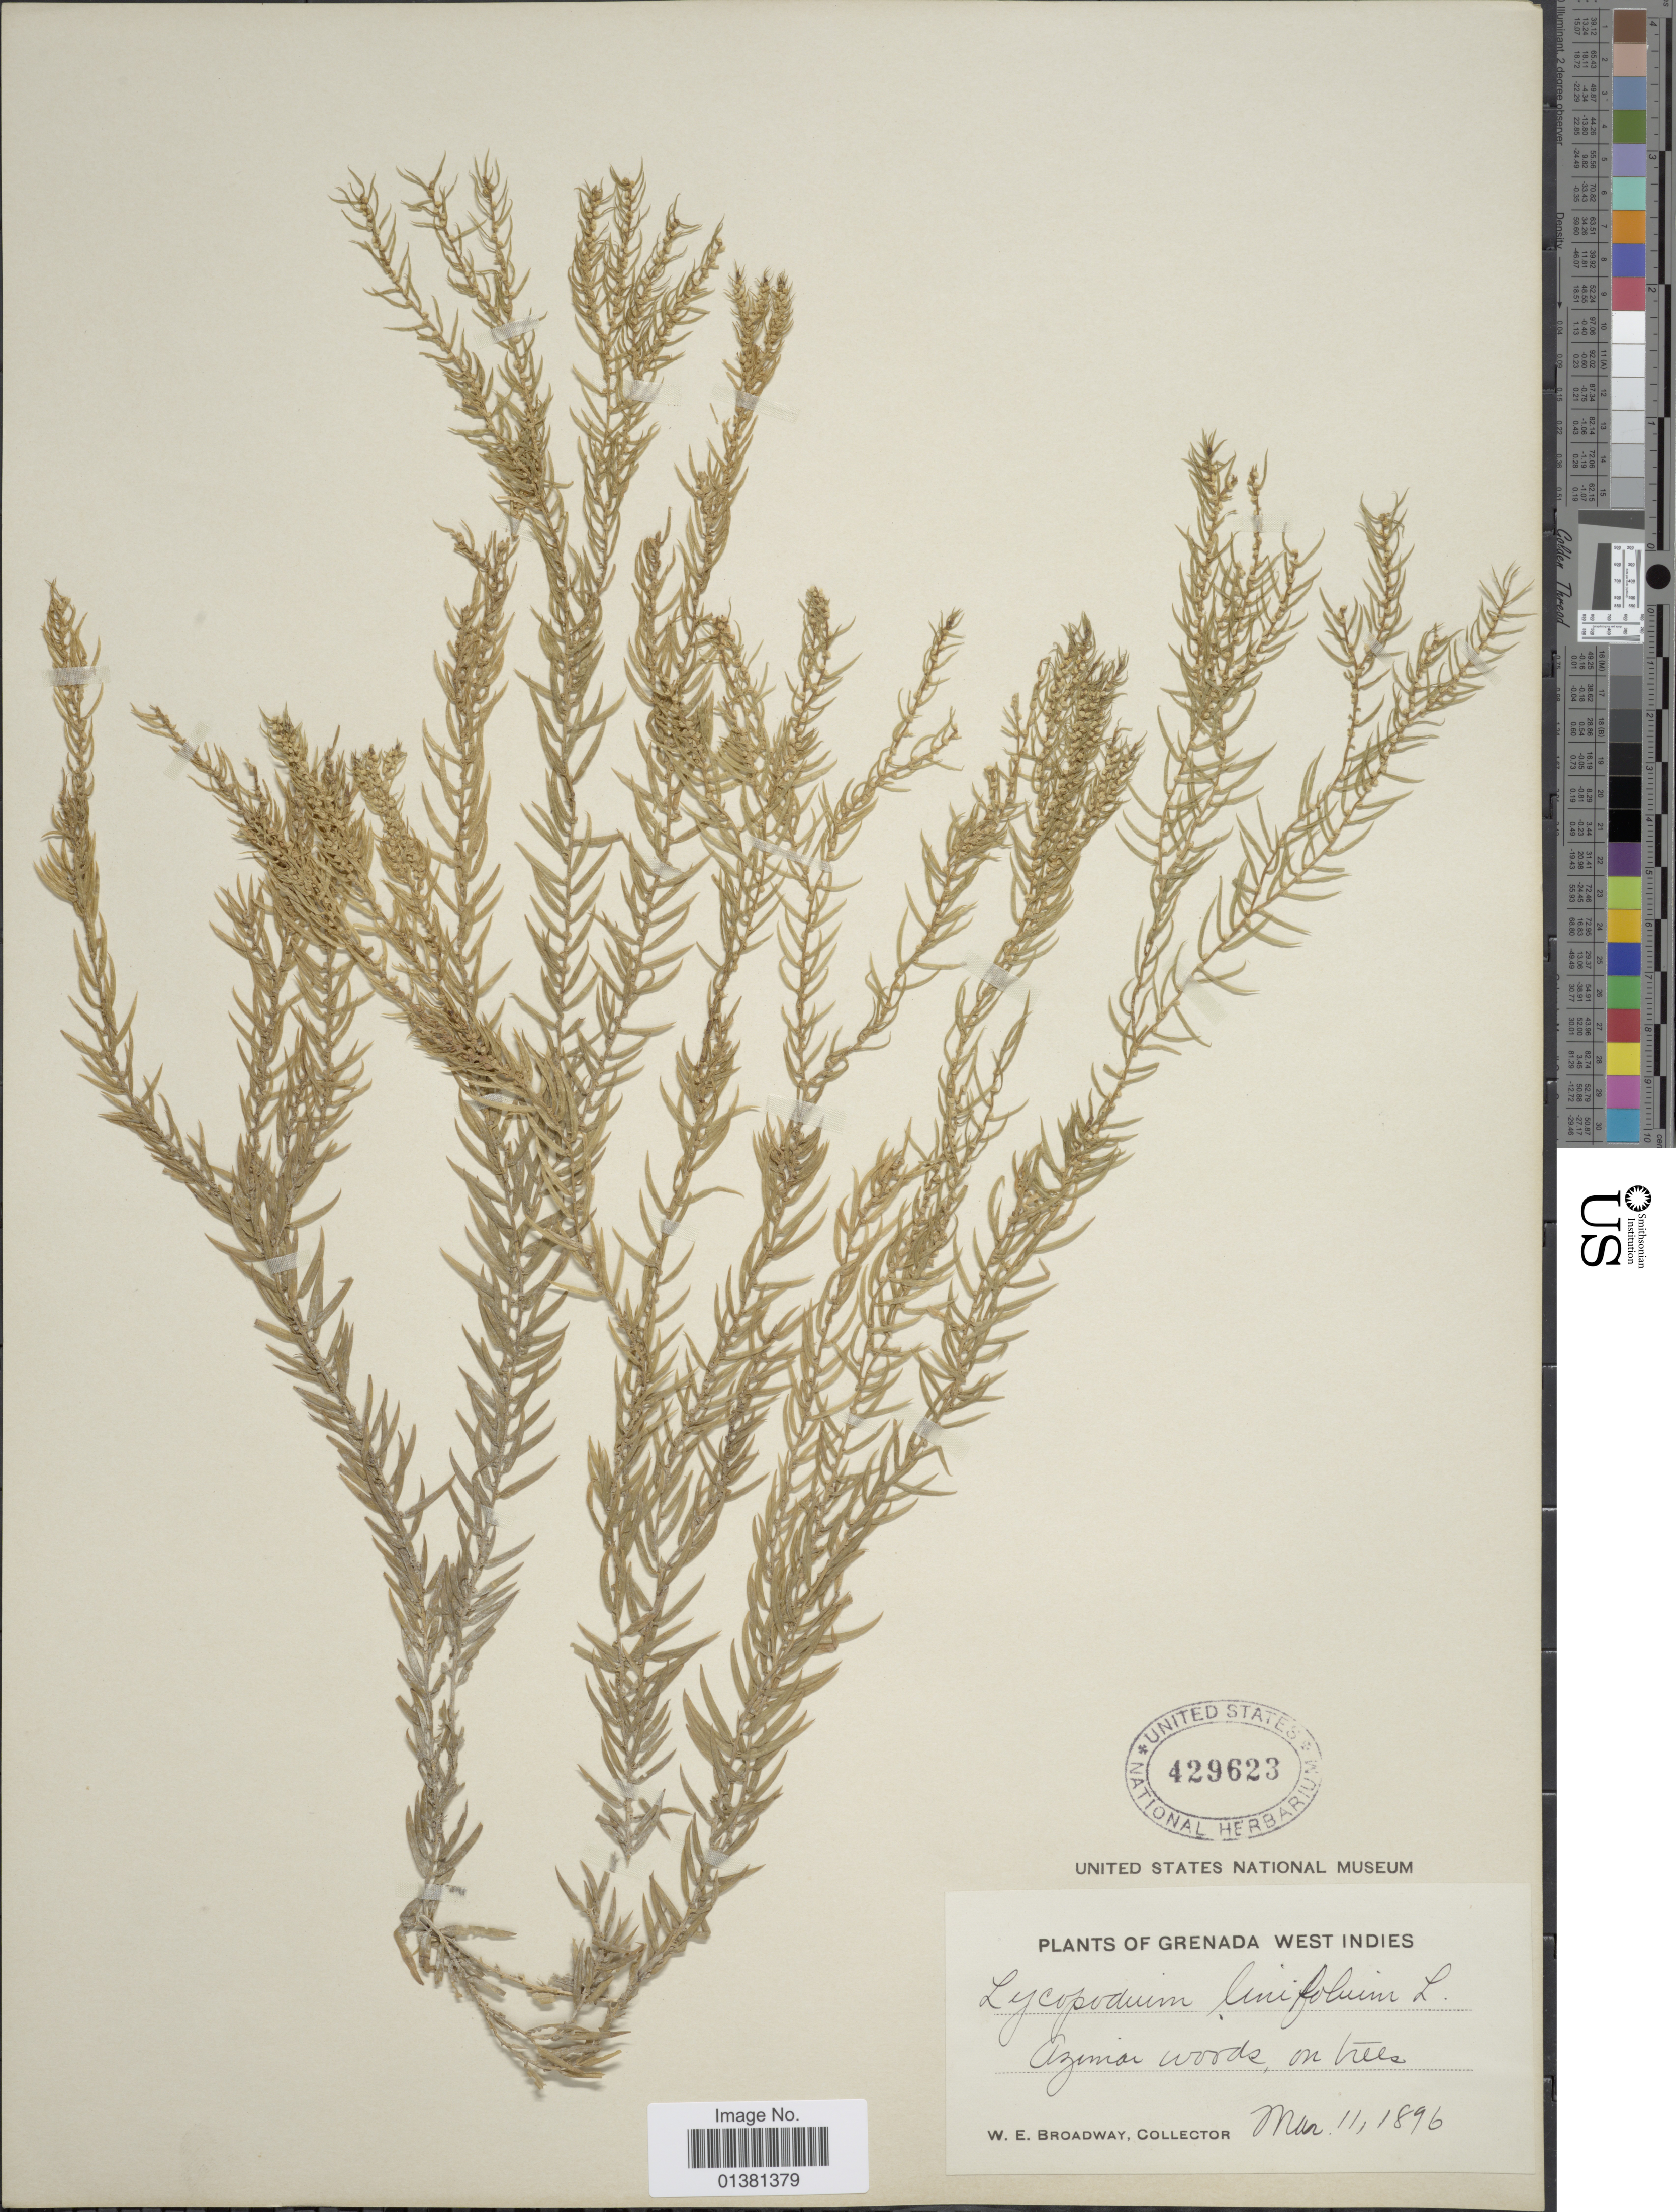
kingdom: Plantae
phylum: Tracheophyta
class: Lycopodiopsida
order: Lycopodiales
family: Lycopodiaceae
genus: Phlegmariurus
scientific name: Phlegmariurus linifolius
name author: (L.) B. Øllg.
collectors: W. E. Broadway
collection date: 1896-03-11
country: Grenada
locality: West Indies, Azimar woods.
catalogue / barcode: US 429623